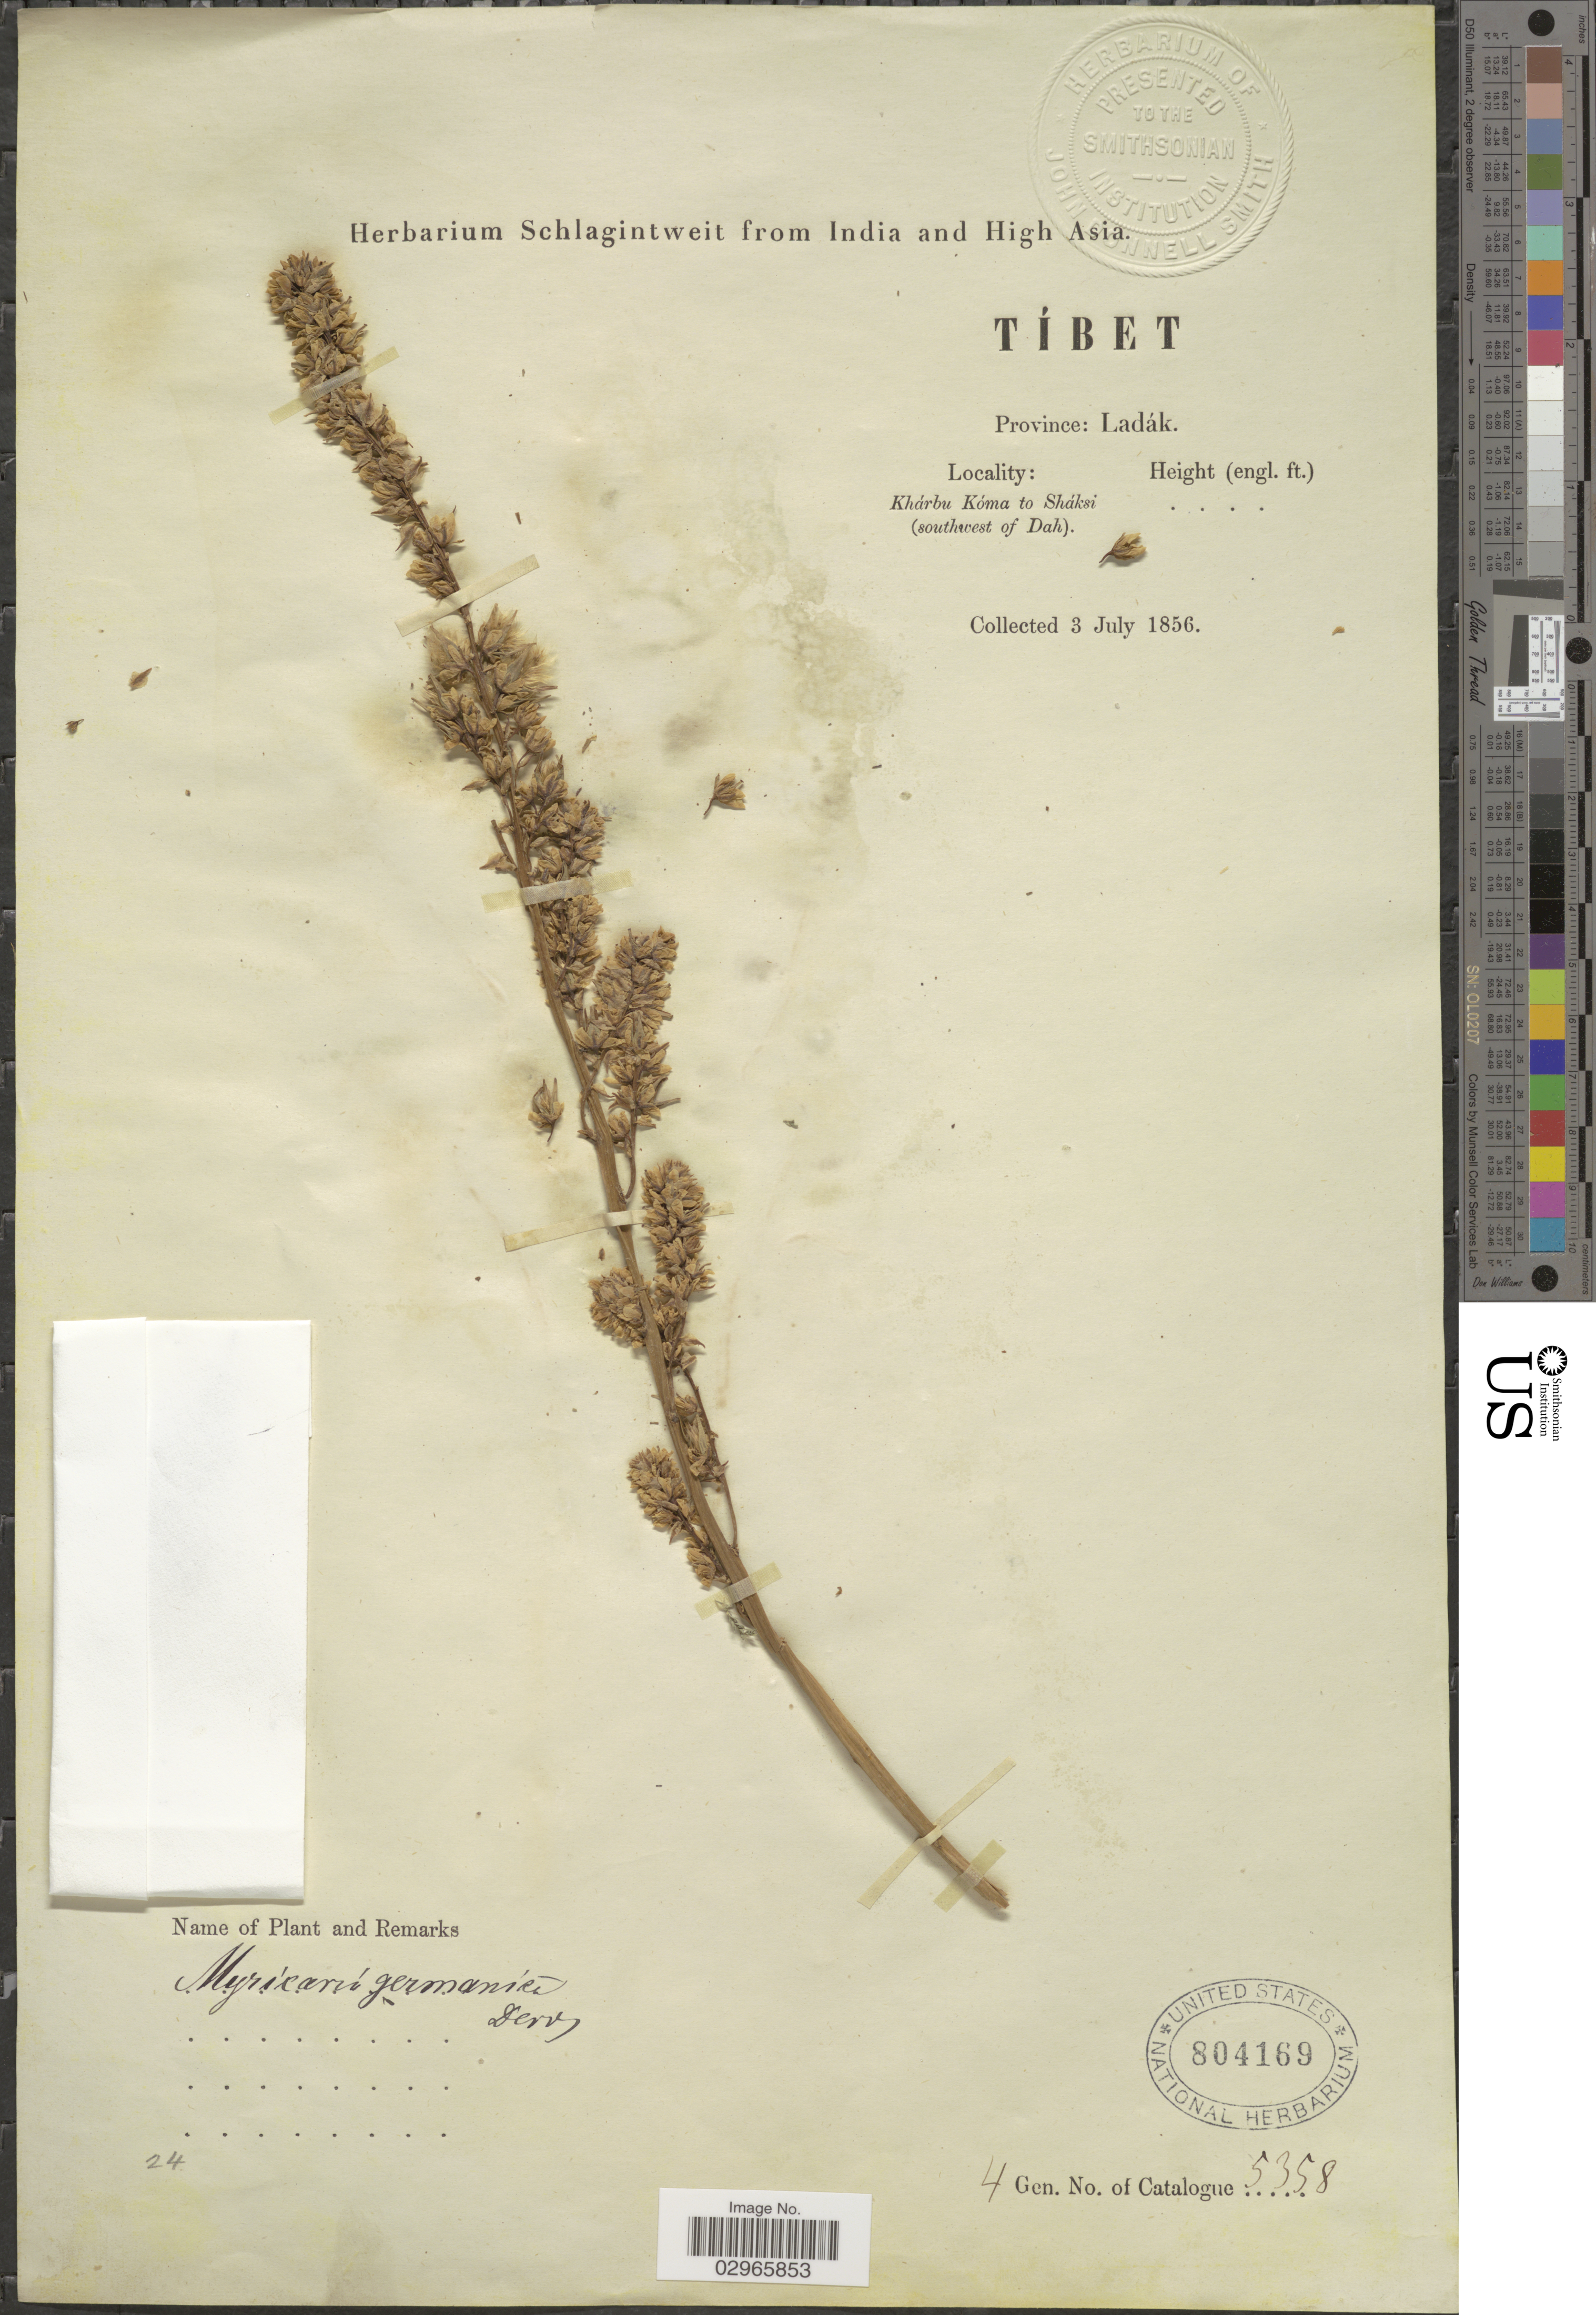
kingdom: Plantae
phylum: Tracheophyta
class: Magnoliopsida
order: Caryophyllales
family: Tamaricaceae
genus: Myricaria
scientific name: Myricaria germanica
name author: (L.) Desv.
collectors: ex herb. Schlagintweit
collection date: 1856-07-03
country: India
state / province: Ladakh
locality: Tíbet. Province: Ladák. Khárbu Kóma to Sháksi (southwest of Dah).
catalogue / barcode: US 804169